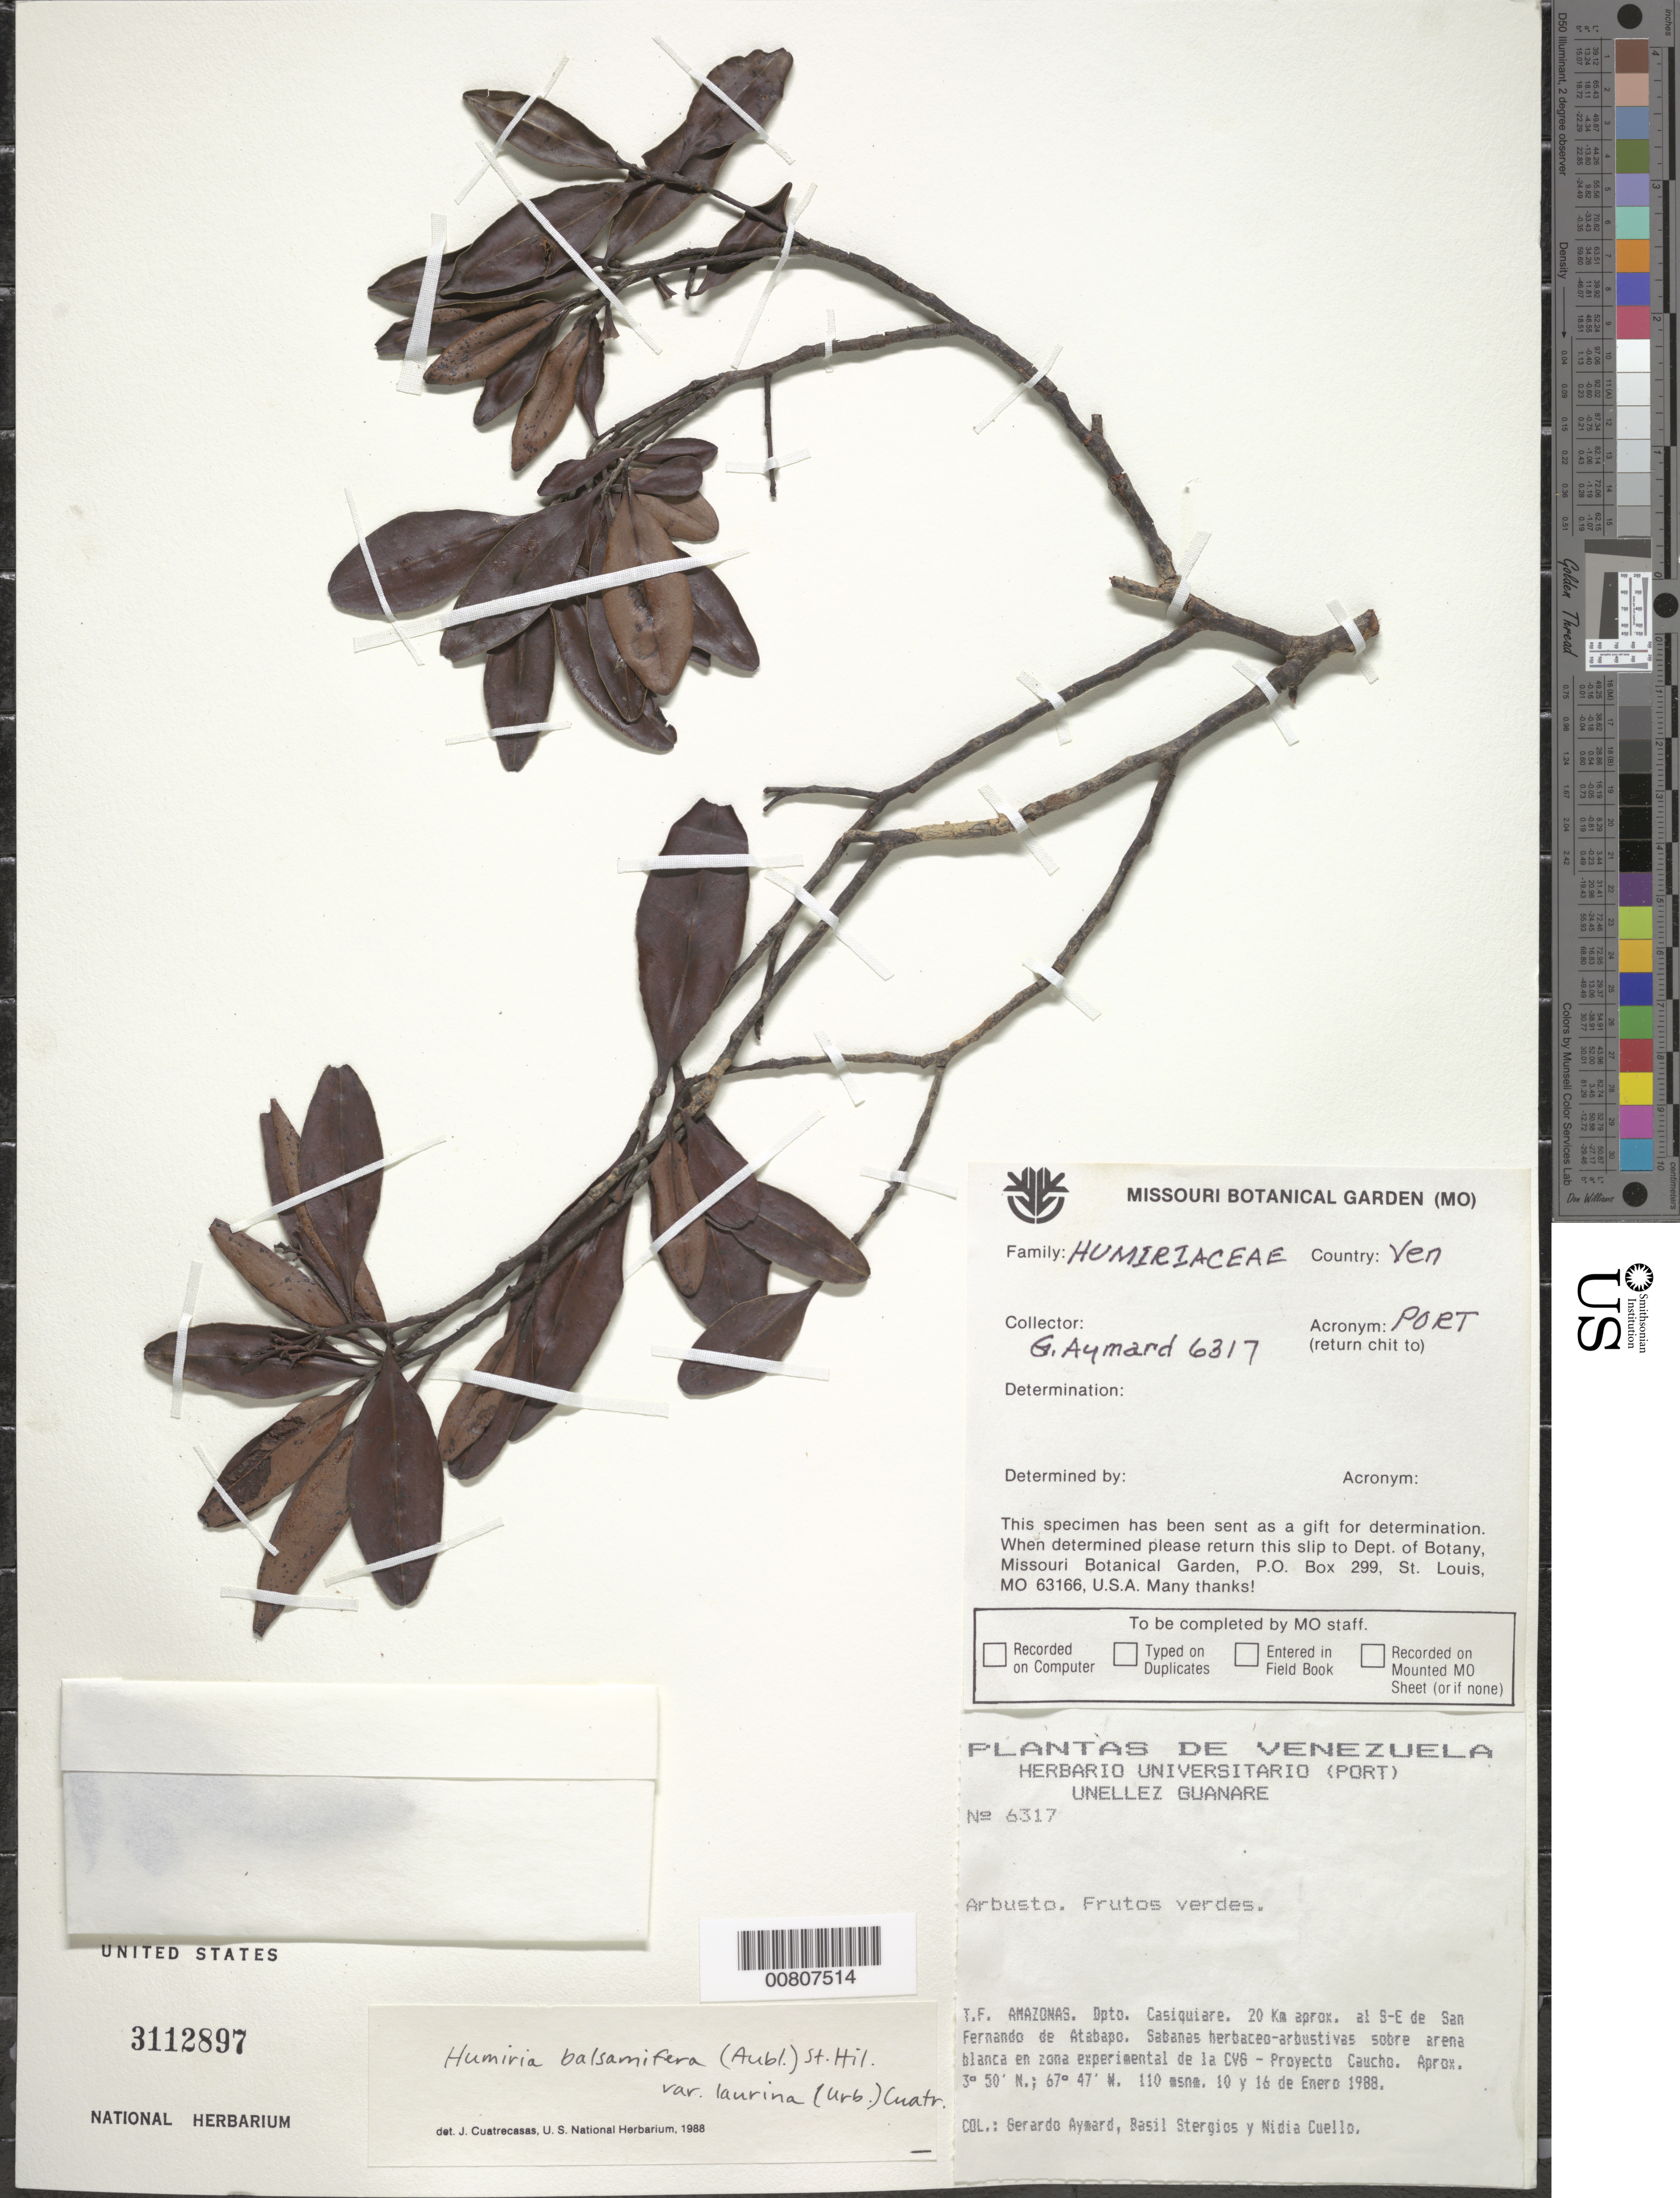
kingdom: Plantae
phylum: Tracheophyta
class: Magnoliopsida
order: Malpighiales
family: Humiriaceae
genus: Humiria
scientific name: Humiria balsamifera var. laurina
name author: Cuatrec.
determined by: Cuatrecasas, J.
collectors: G. A. Aymard, B. G. Stergios & N. L. Cuello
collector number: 6317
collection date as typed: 10-Jan-88 to 16-Jan-88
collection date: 1988-01-10/1988-01-16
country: Venezuela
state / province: Amazonas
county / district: Atabapo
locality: San Fernando de Atabapo, aprox. 12 km SE of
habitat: Sabanas herbaceo-arbustivas sobre arena blanca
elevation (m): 110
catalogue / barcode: US 3112897